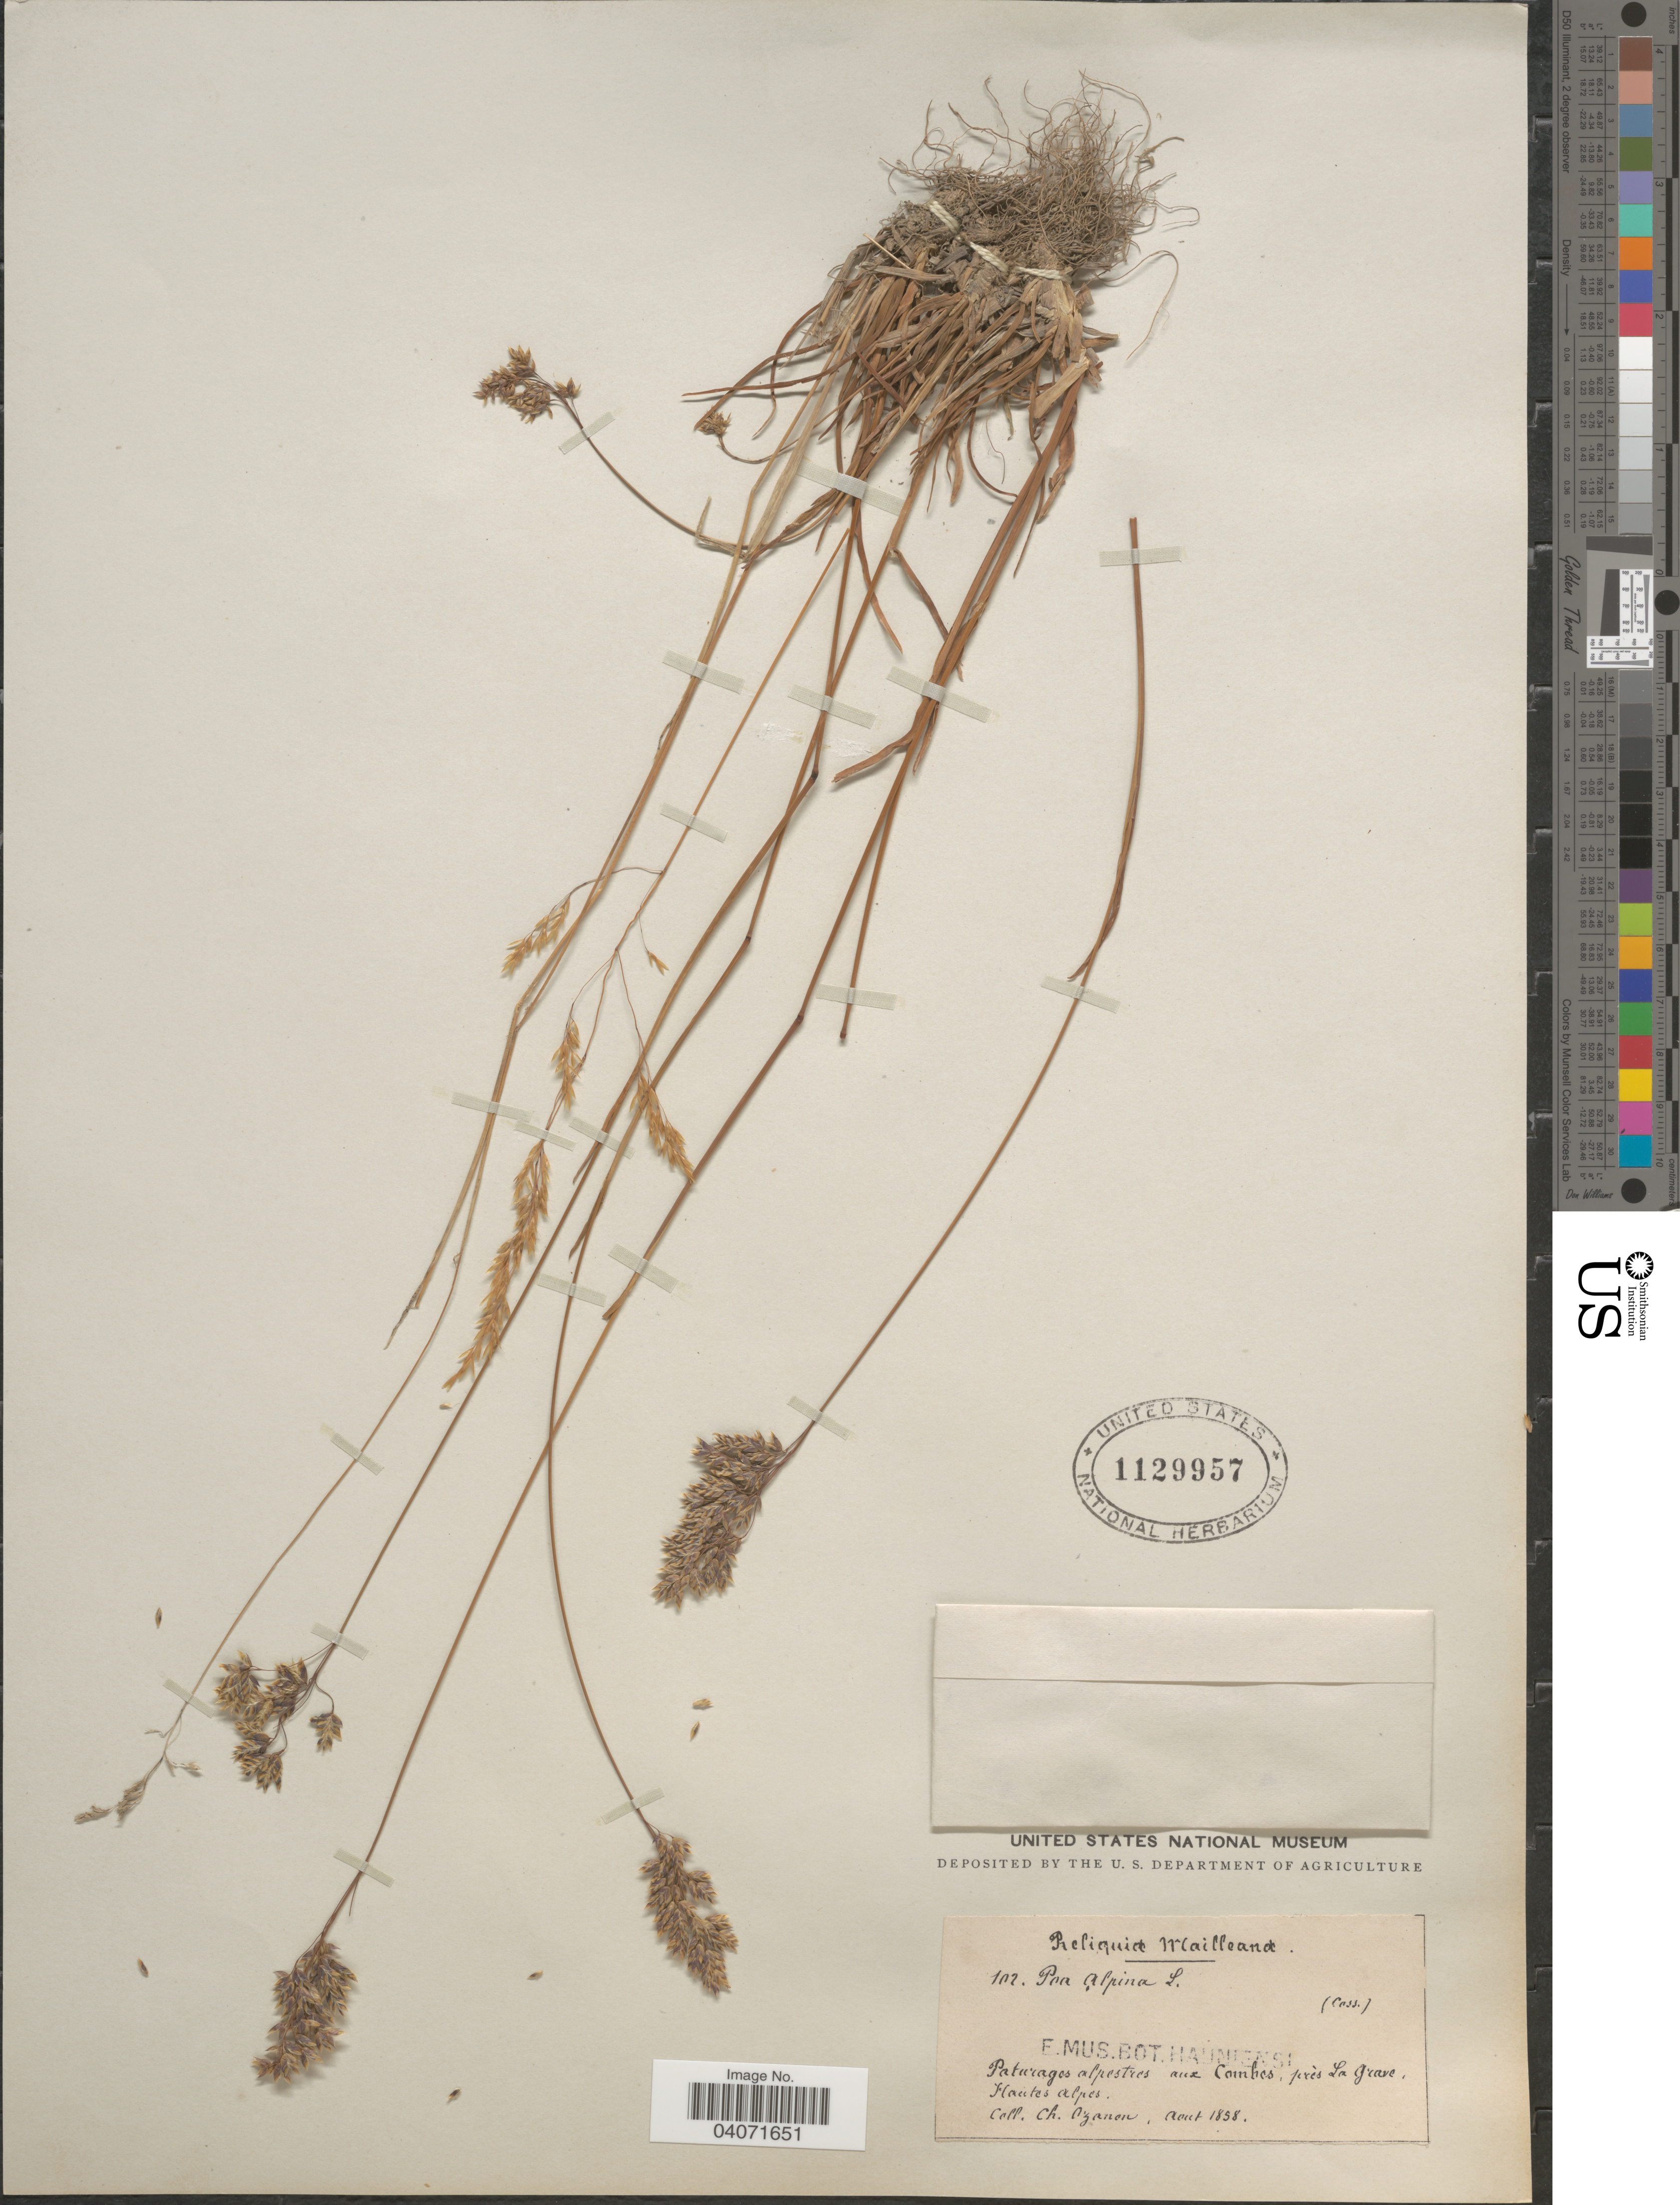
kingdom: Plantae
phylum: Tracheophyta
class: Liliopsida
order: Poales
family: Poaceae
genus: Poa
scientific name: Poa alpina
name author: L.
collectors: C. Ozanon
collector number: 102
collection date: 1858-08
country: France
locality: Paturages alpestres aux Combes, près La Grave, Hautes Alpes.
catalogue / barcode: US 1129957